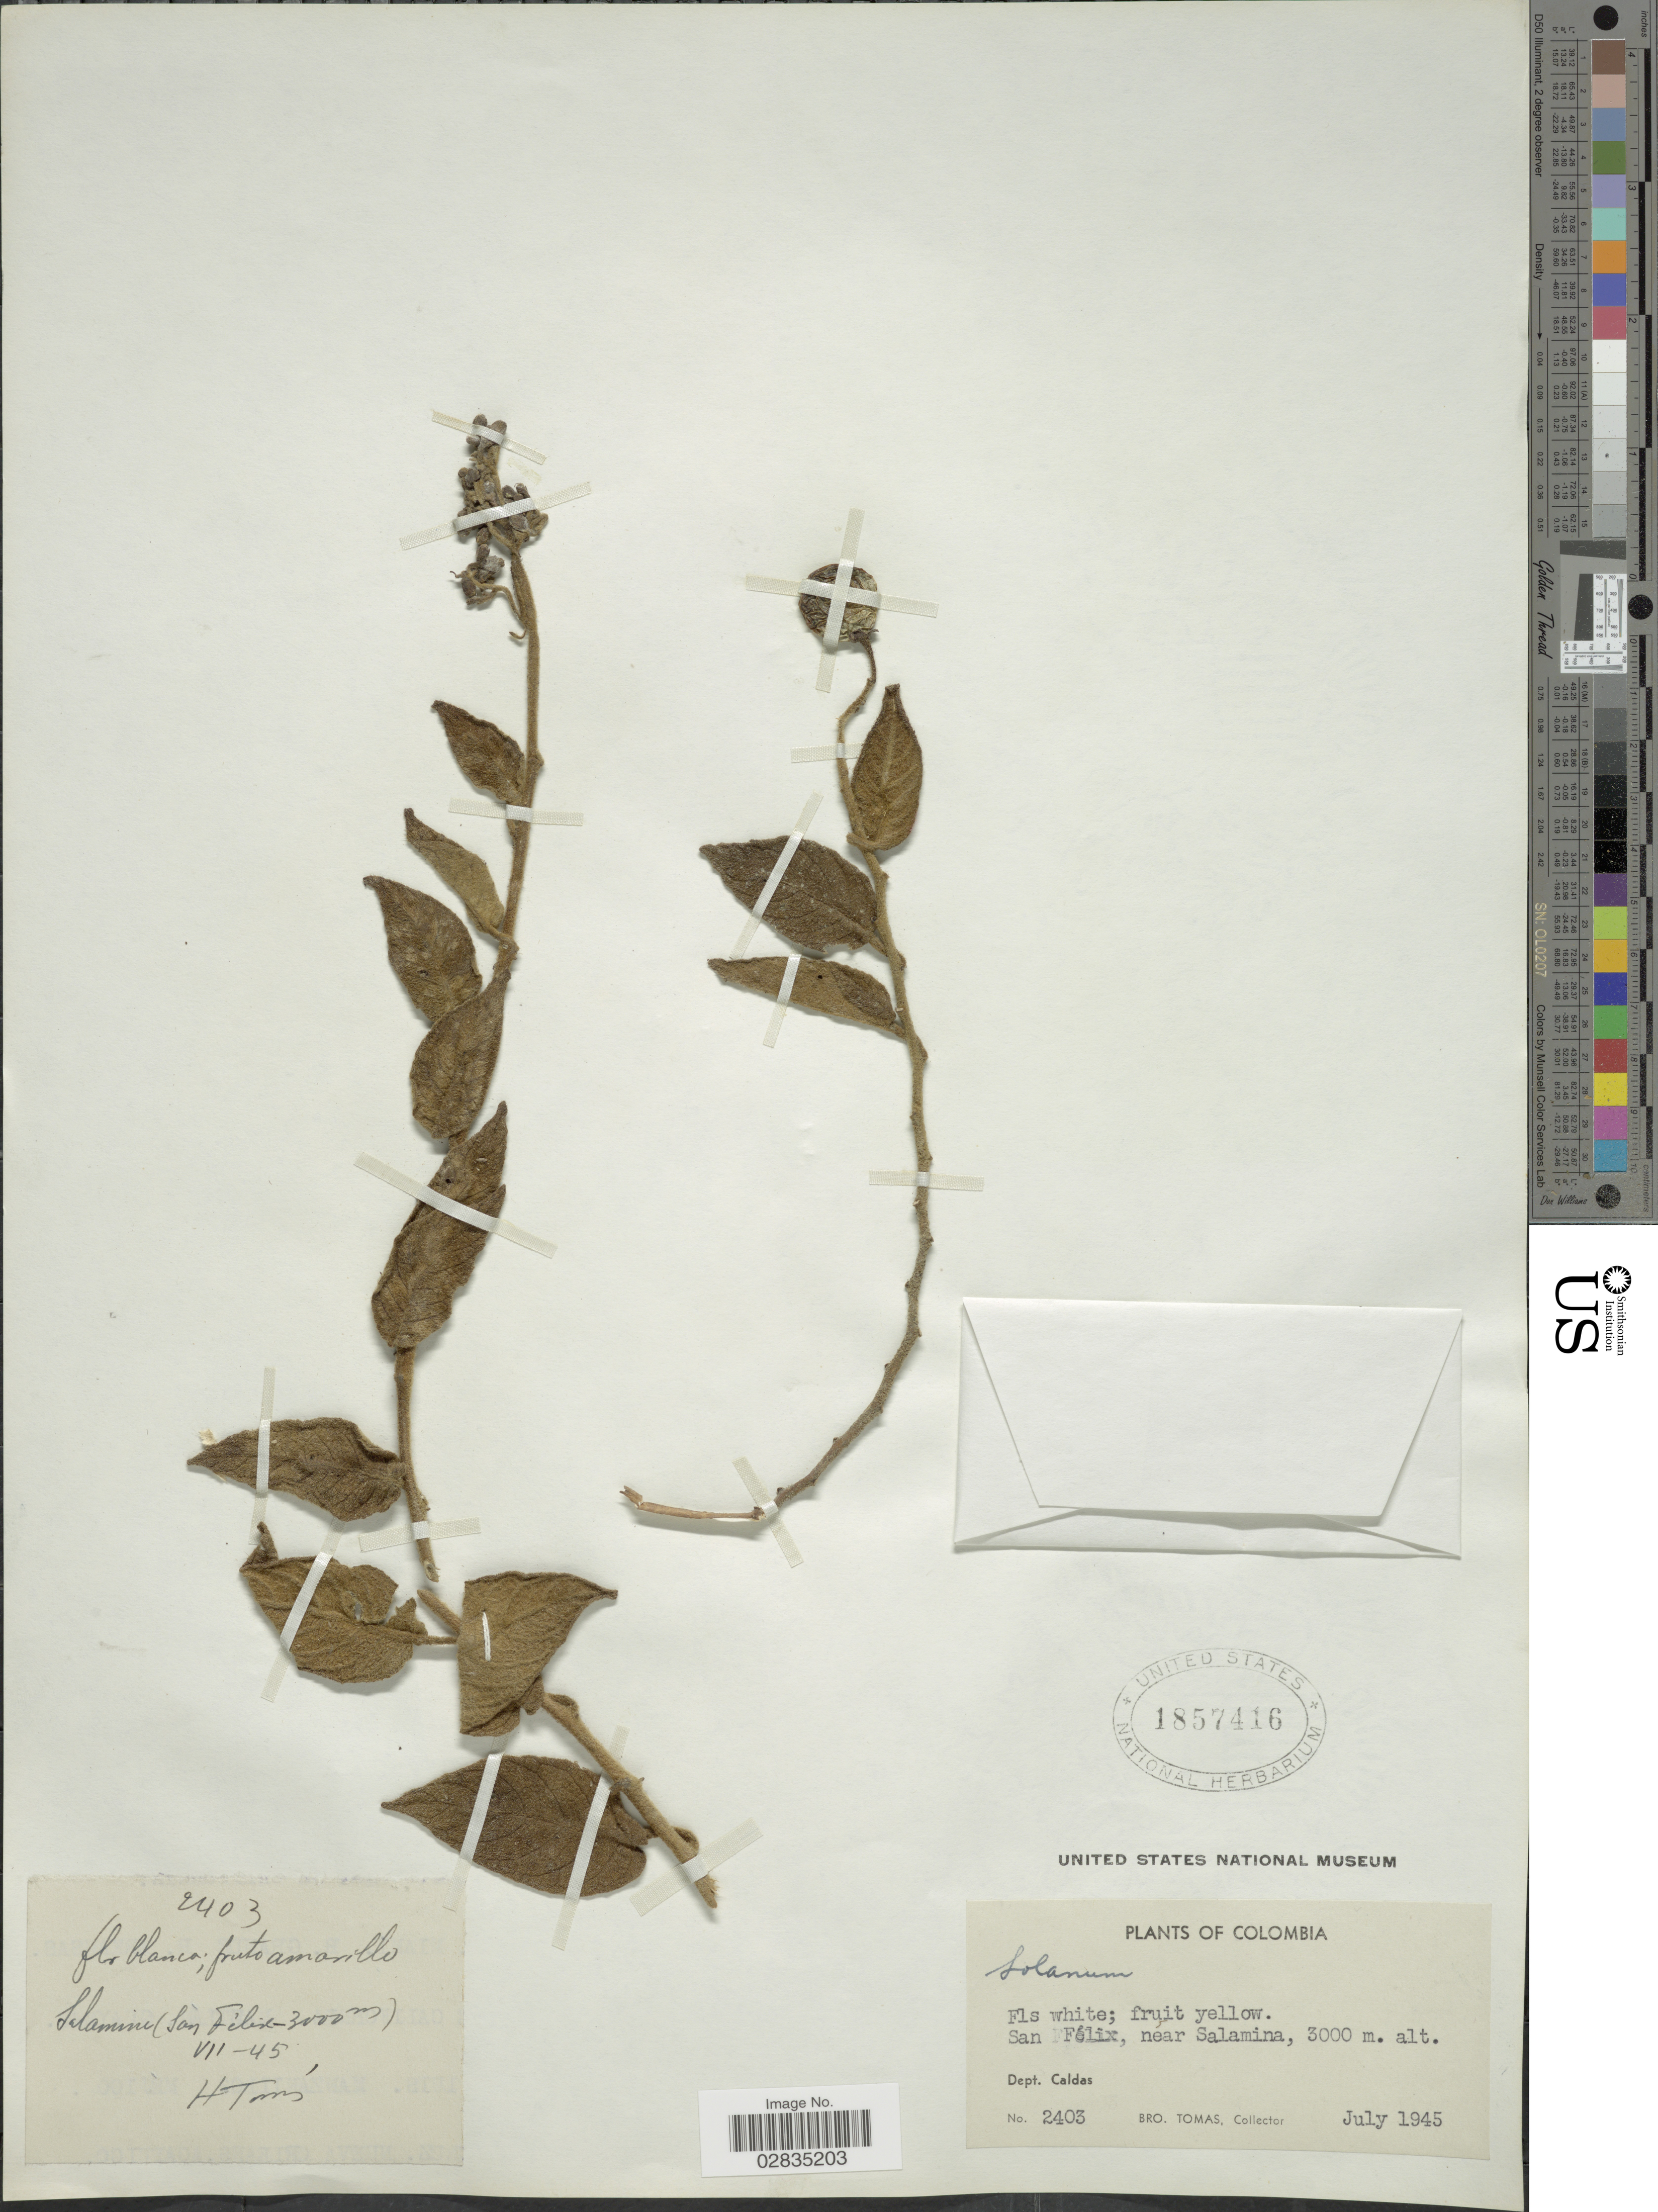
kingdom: Plantae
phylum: Tracheophyta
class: Magnoliopsida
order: Solanales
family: Solanaceae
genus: Solanum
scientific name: Solanum sp.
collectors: B. Tomas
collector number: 2403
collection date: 1945-07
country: Colombia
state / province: Caldas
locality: San Félix, near Salamina, Dept. Caldas.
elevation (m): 3000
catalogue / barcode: US 1857416